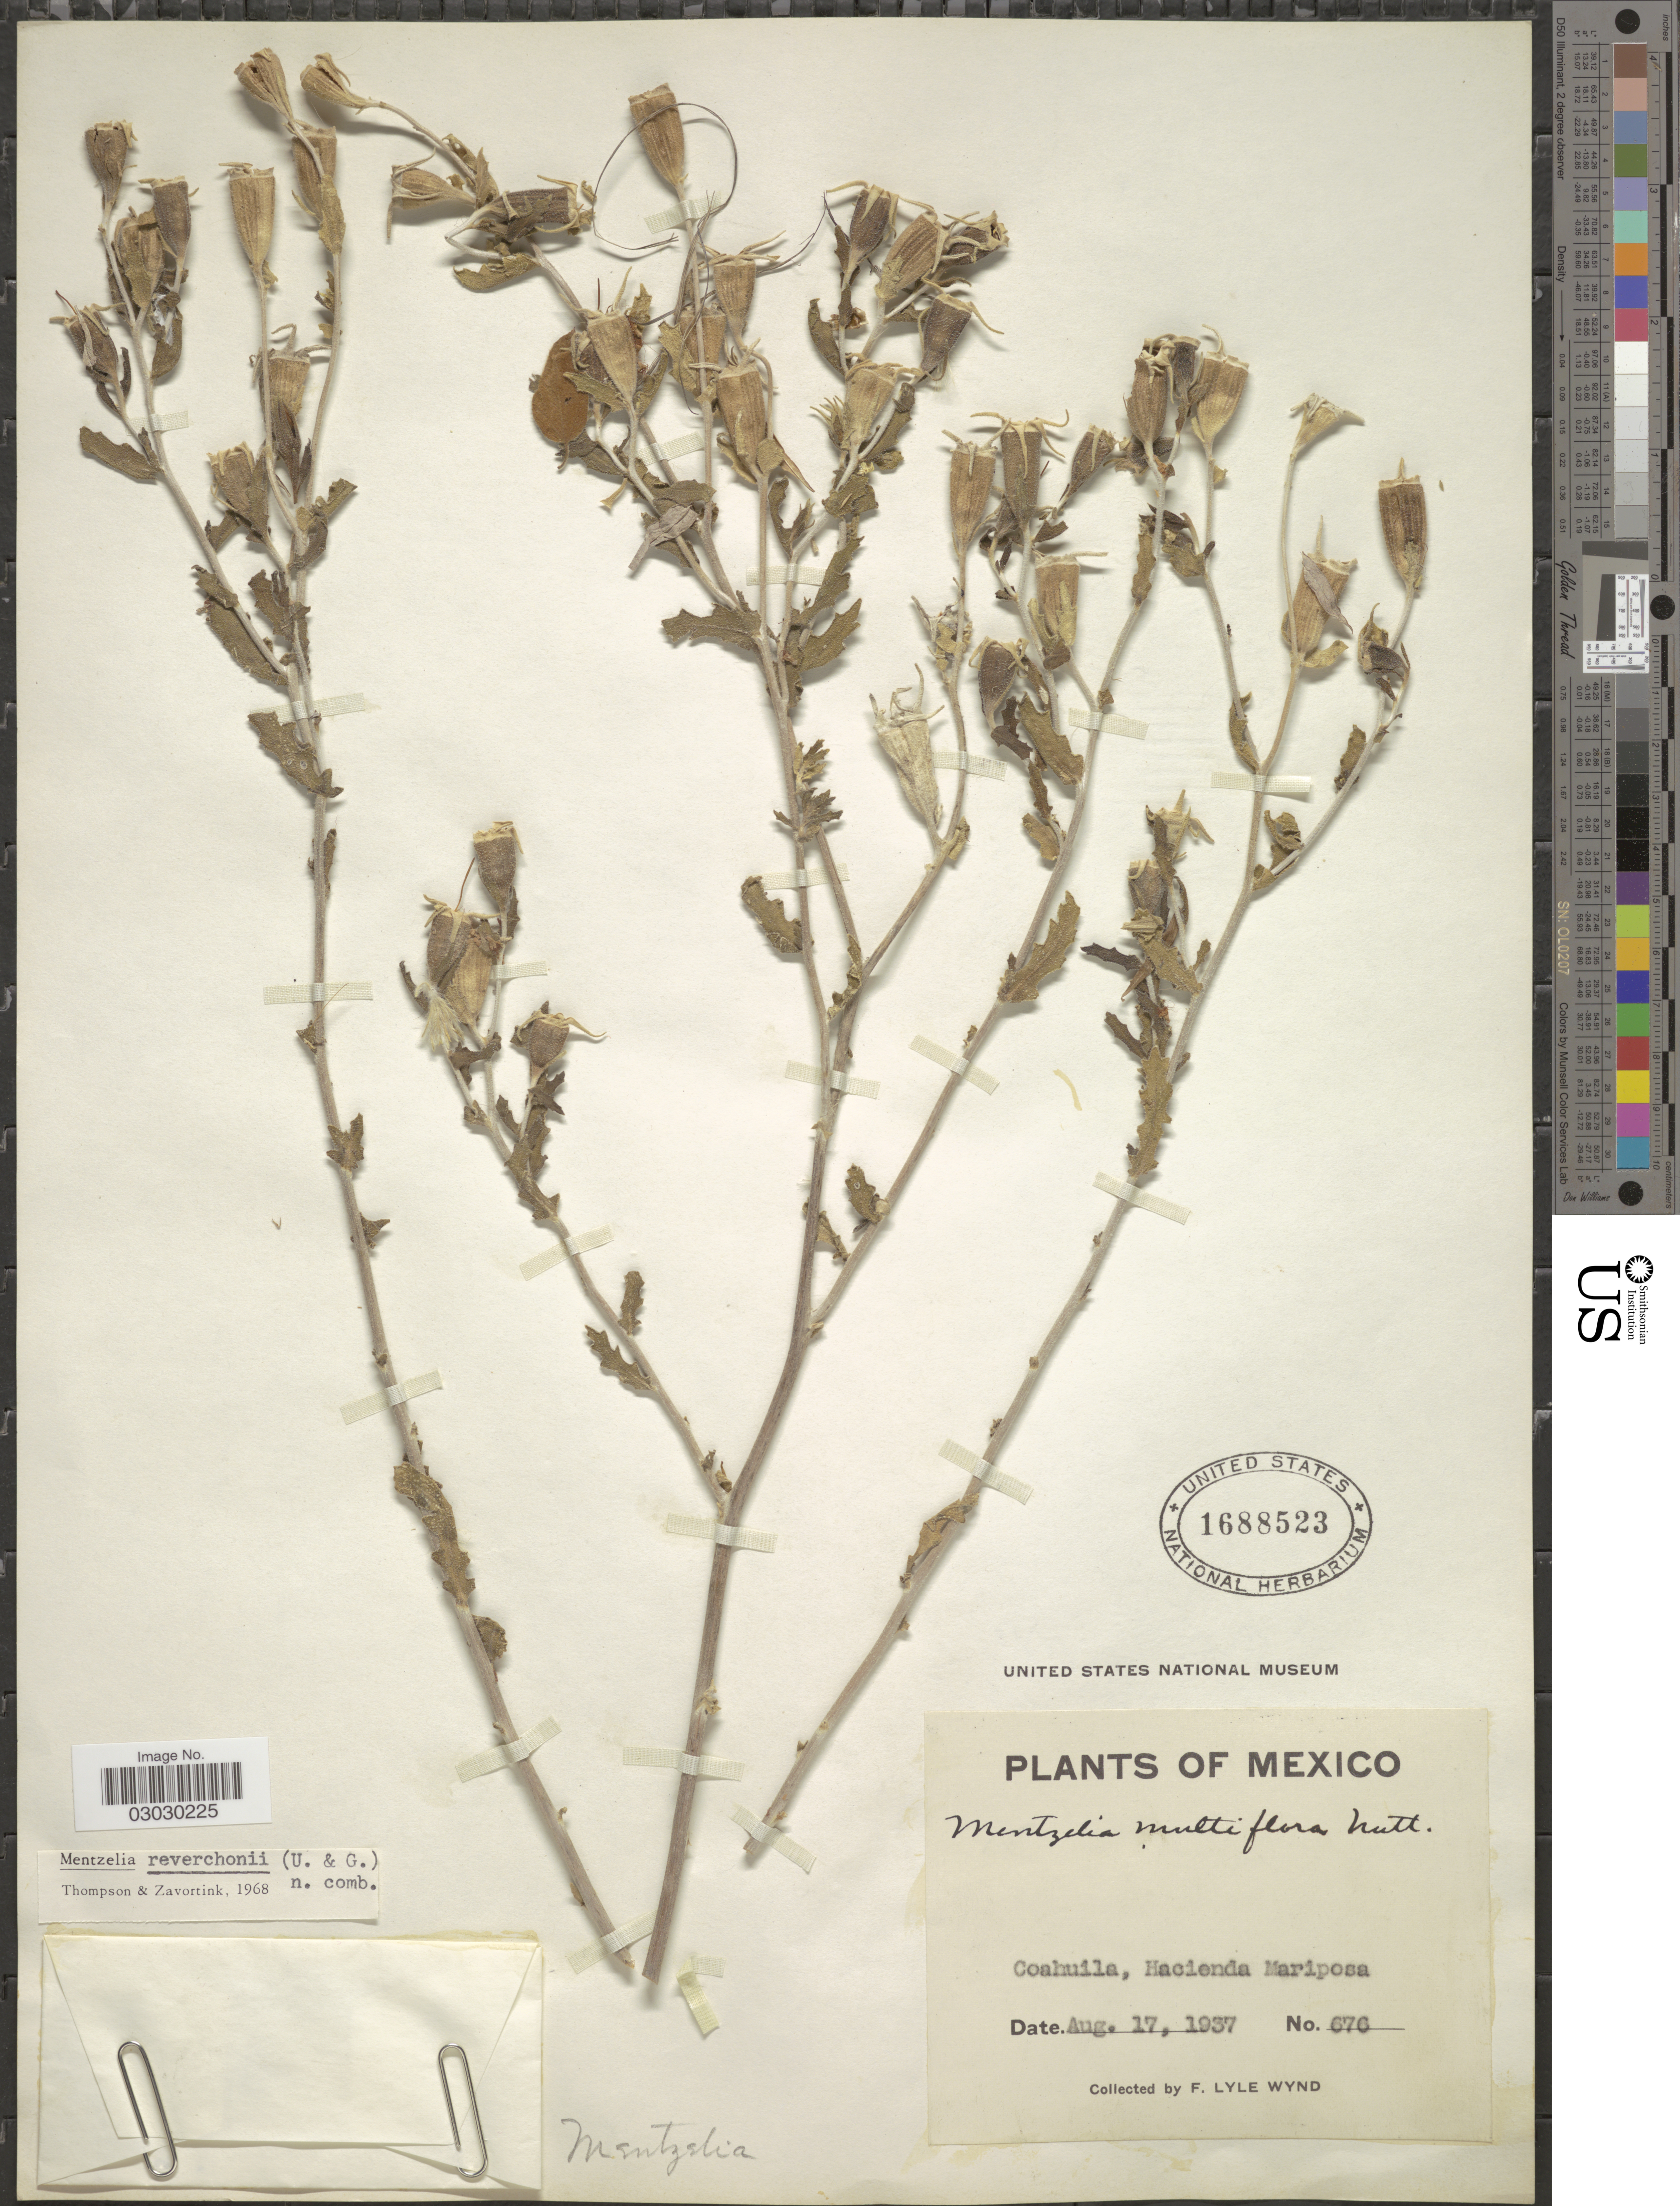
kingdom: Plantae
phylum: Tracheophyta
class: Magnoliopsida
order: Cornales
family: Loasaceae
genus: Mentzelia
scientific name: Mentzelia reverchonii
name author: (Urb.) H.J. Thomps. & Zavort.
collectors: F. L. Wynd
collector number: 676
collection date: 1937-08-17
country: Mexico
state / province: Coahuila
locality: Coahuila, Hacienda Mariposa.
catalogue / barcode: US 1688523